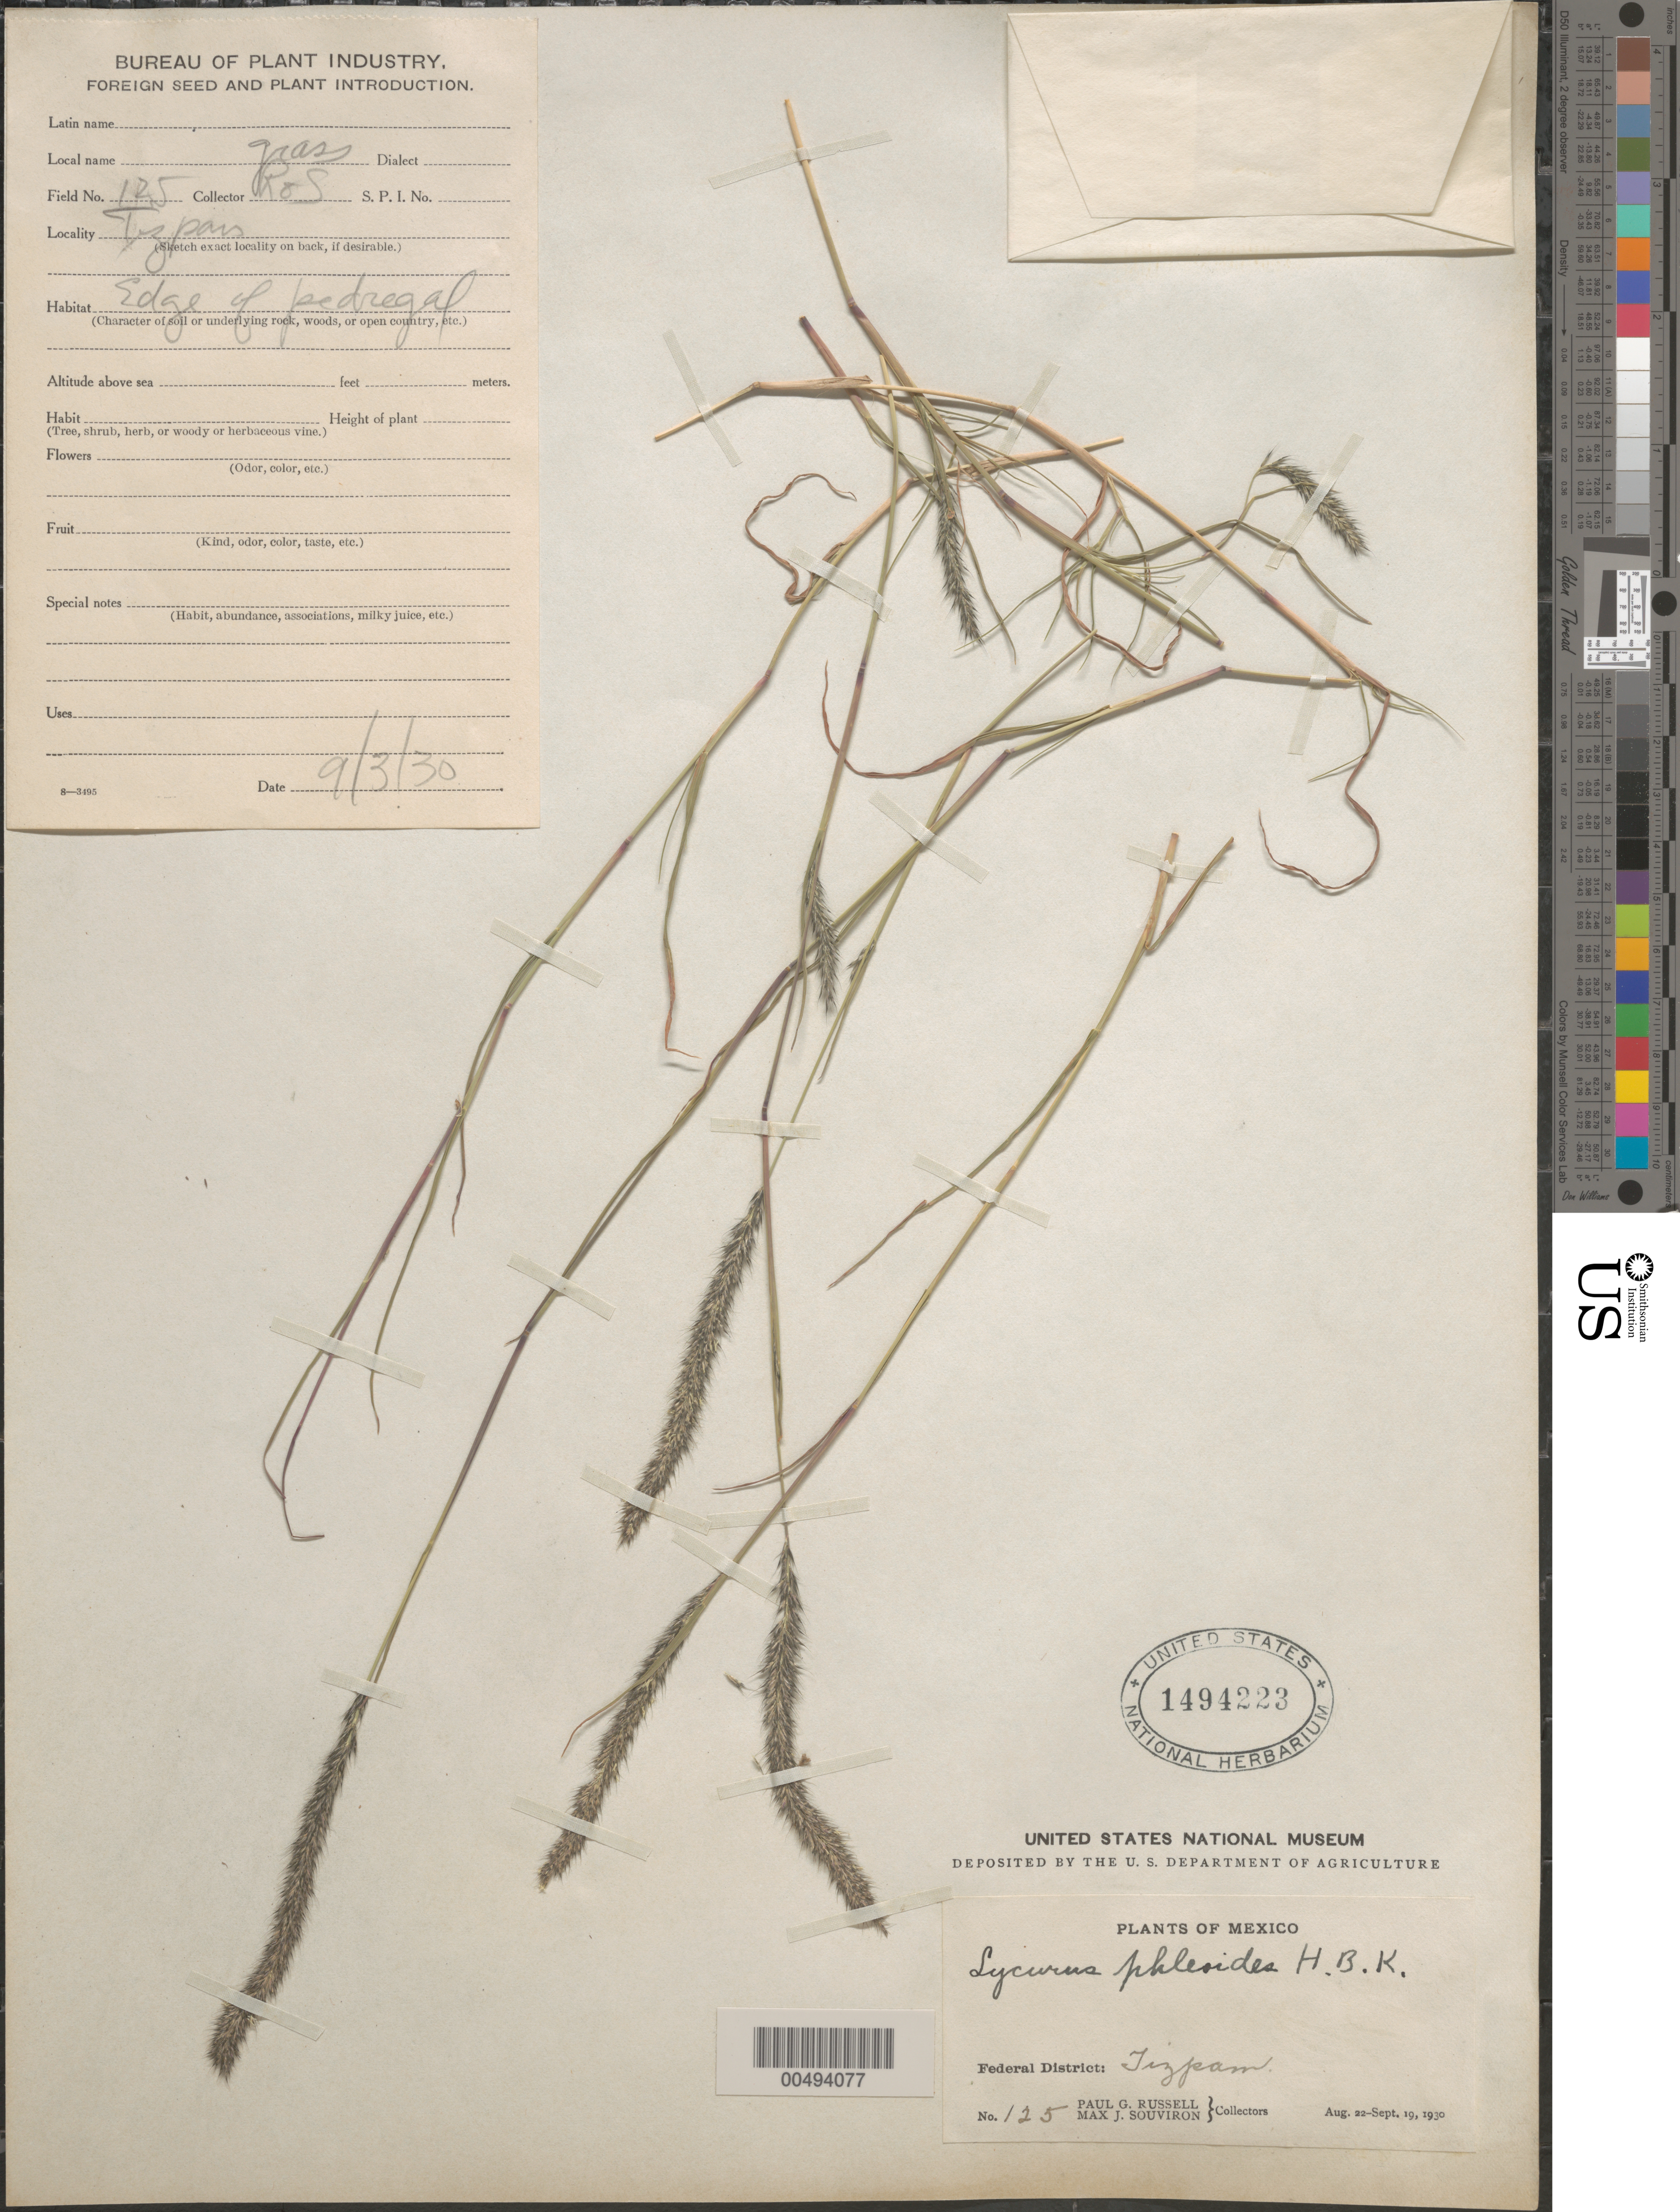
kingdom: Plantae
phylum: Tracheophyta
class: Liliopsida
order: Poales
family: Poaceae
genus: Lycurus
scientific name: Lycurus phleoides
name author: Kunth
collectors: P. G. Russell & M. J. Souviron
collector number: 125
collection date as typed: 3 Sep 1930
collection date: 1930-09-03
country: Mexico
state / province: Distrito Federal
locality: Tizpam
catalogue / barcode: US 1494223